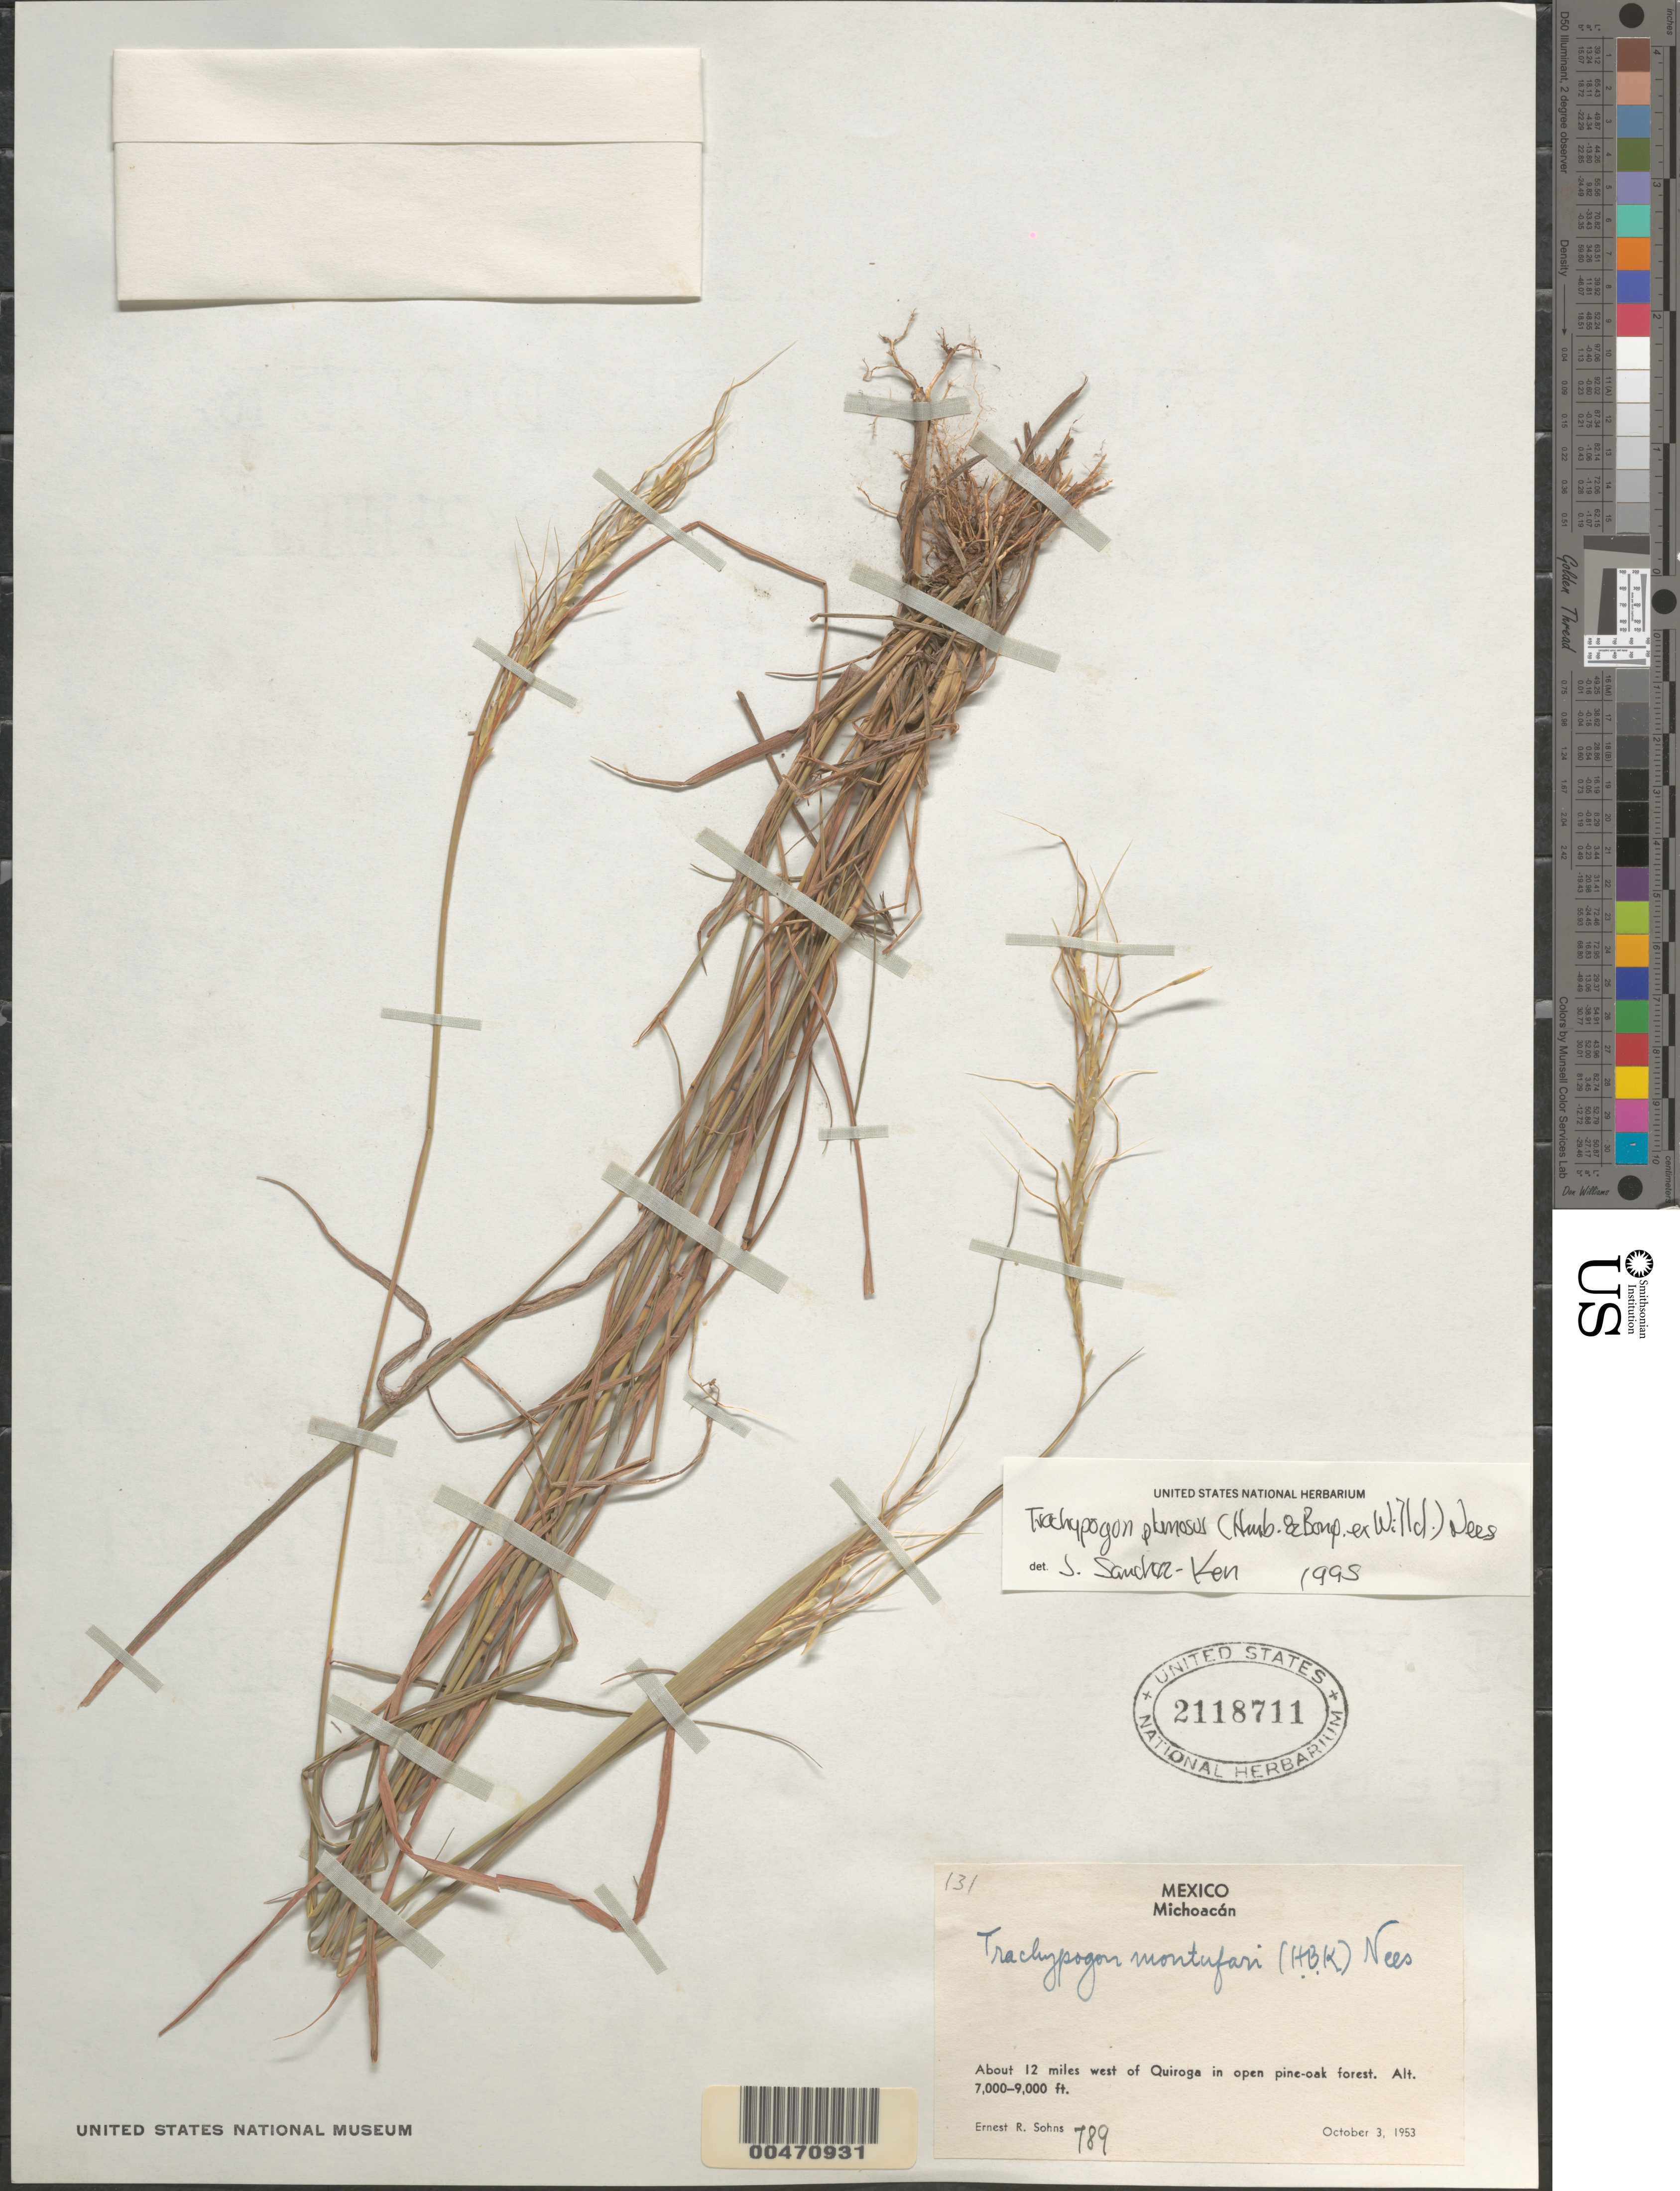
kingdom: Plantae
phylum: Tracheophyta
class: Liliopsida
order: Poales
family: Poaceae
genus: Trachypogon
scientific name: Trachypogon plumosus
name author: (Humb. & Bonpl.) Nees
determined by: Sánchez-Ken, J. G.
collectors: E. R. Sohns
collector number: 789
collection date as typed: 3 Oct 1953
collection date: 1953-10-03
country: Mexico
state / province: Michoacán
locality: About 12 mi W of Quiroga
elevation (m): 2134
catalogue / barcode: US 2118711